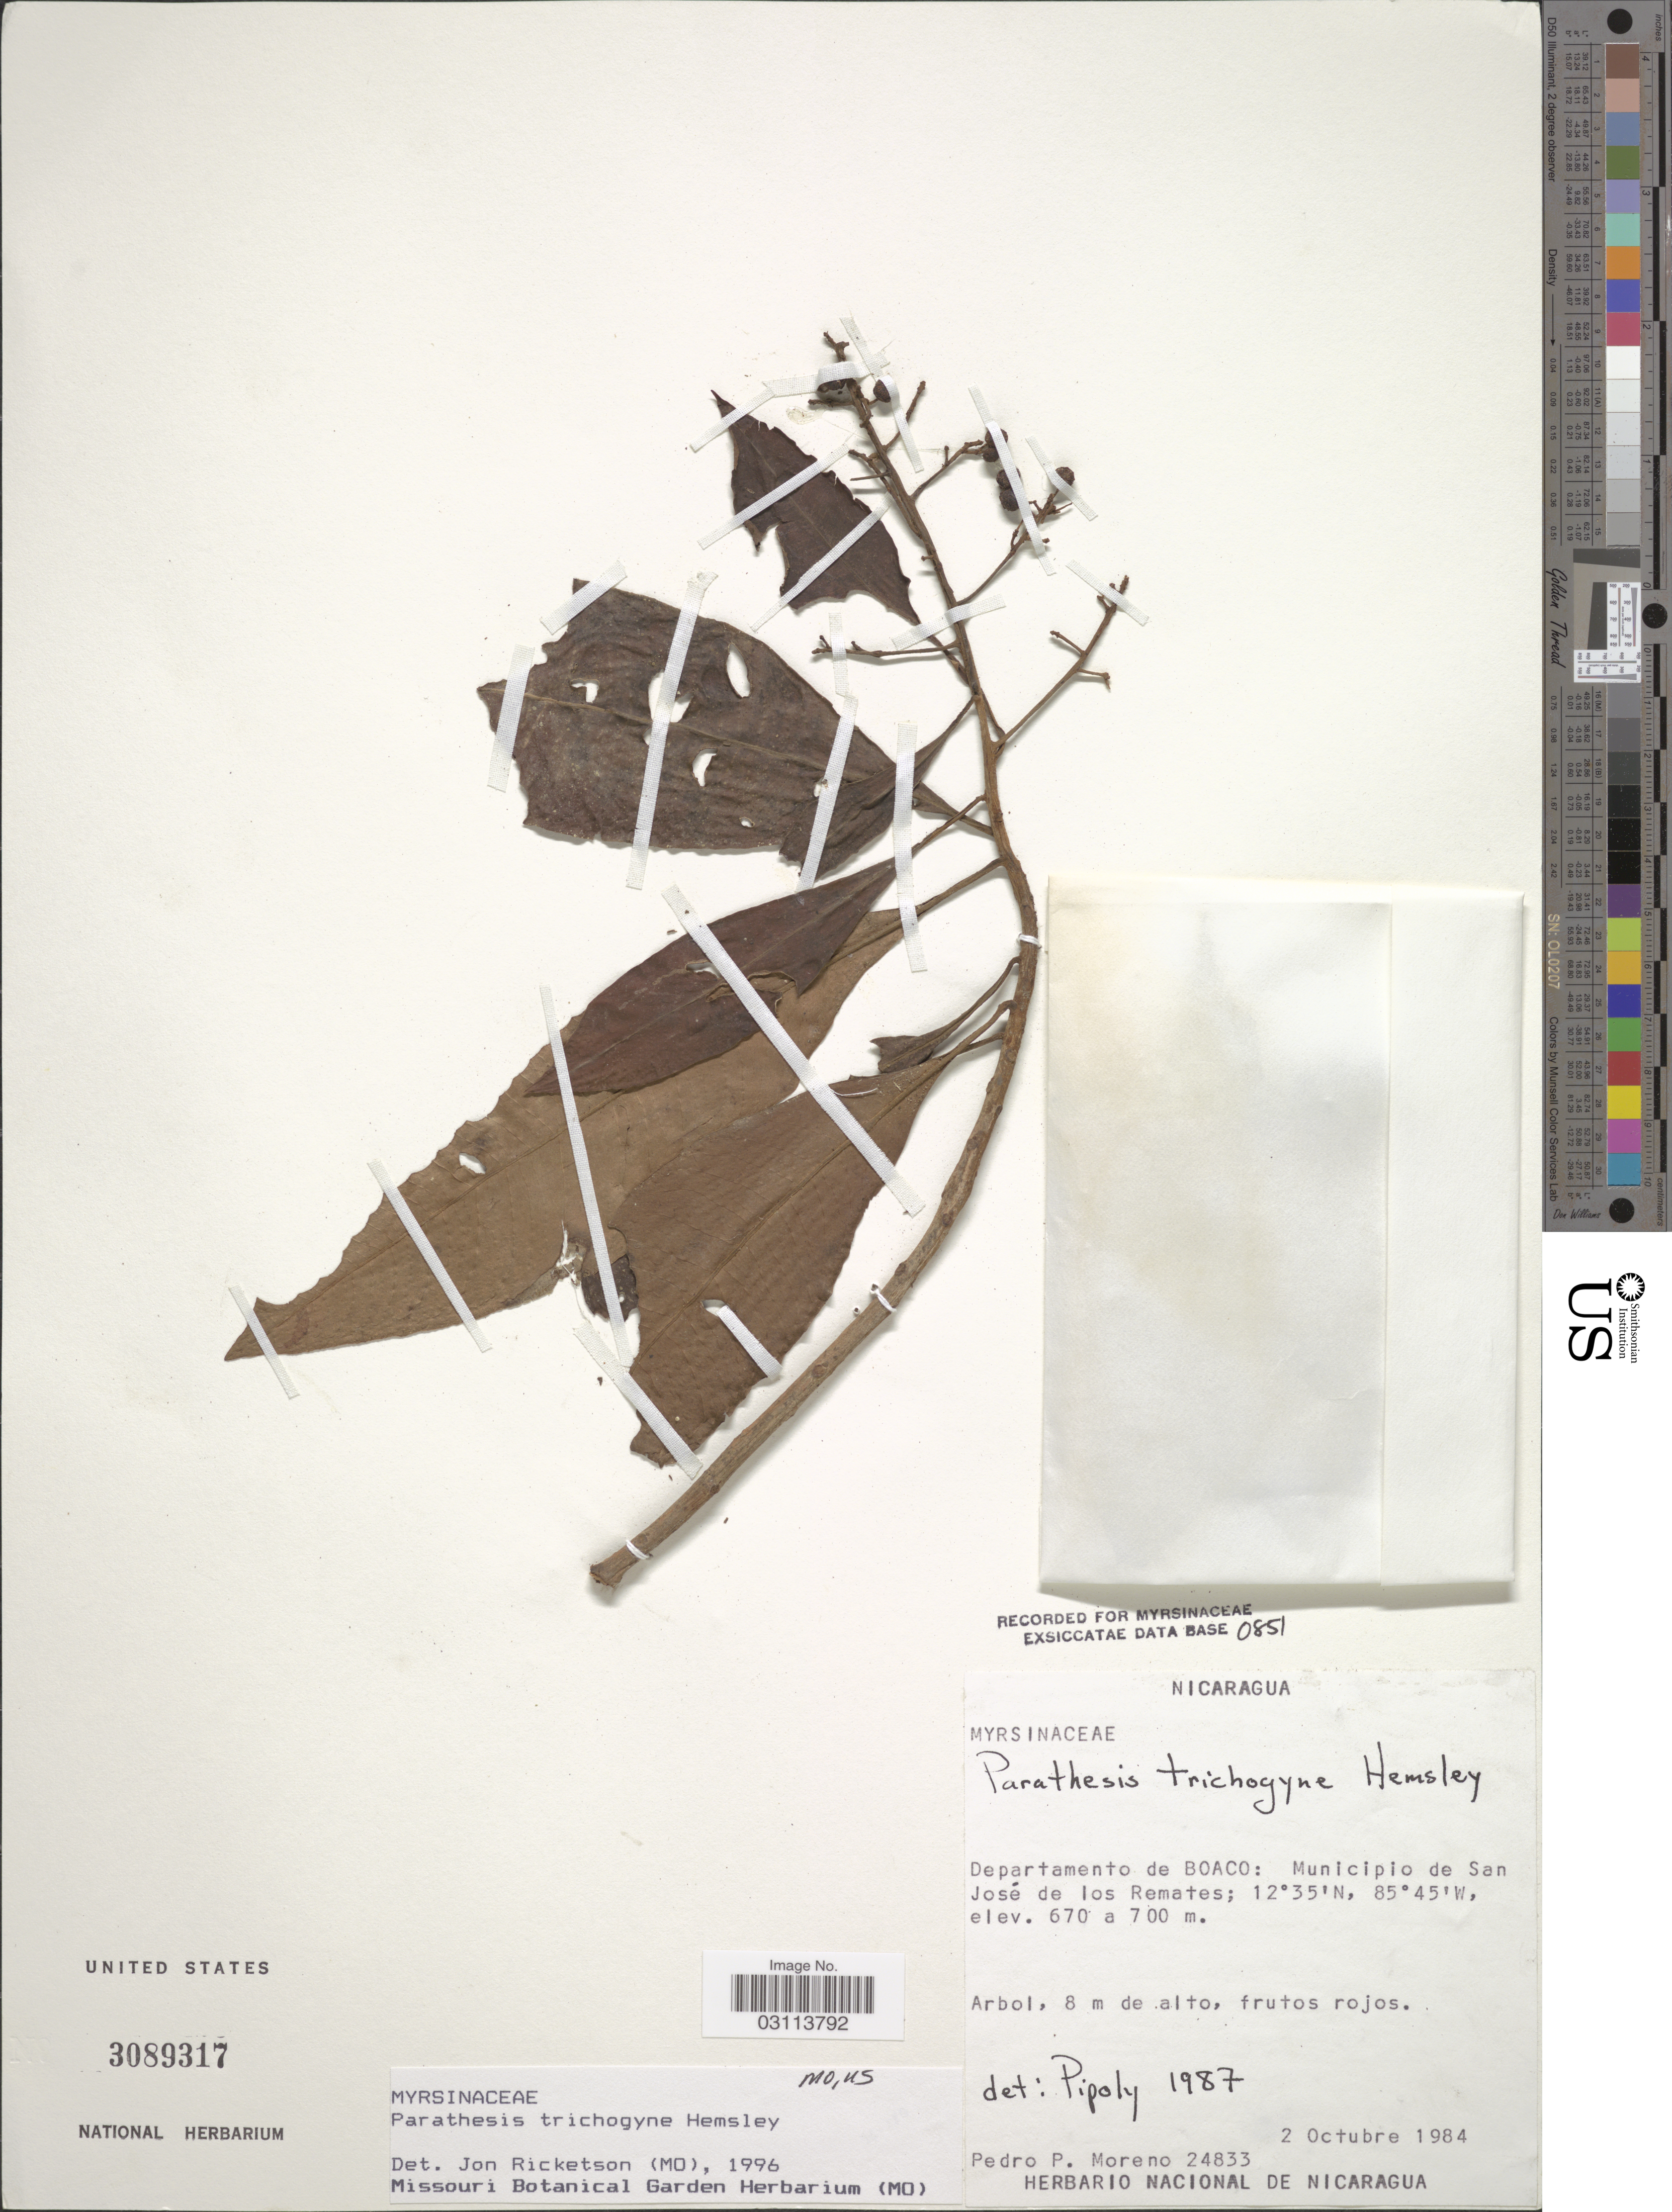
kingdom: Plantae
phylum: Tracheophyta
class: Magnoliopsida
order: Ericales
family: Primulaceae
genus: Parathesis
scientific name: Parathesis trichogyne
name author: Hemsl.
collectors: P. Moreno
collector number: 24833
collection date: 1984-10-02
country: Nicaragua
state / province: Boaco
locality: Departamento de Boaco: Municipio de San José de los Remates.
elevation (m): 670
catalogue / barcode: US 3089317